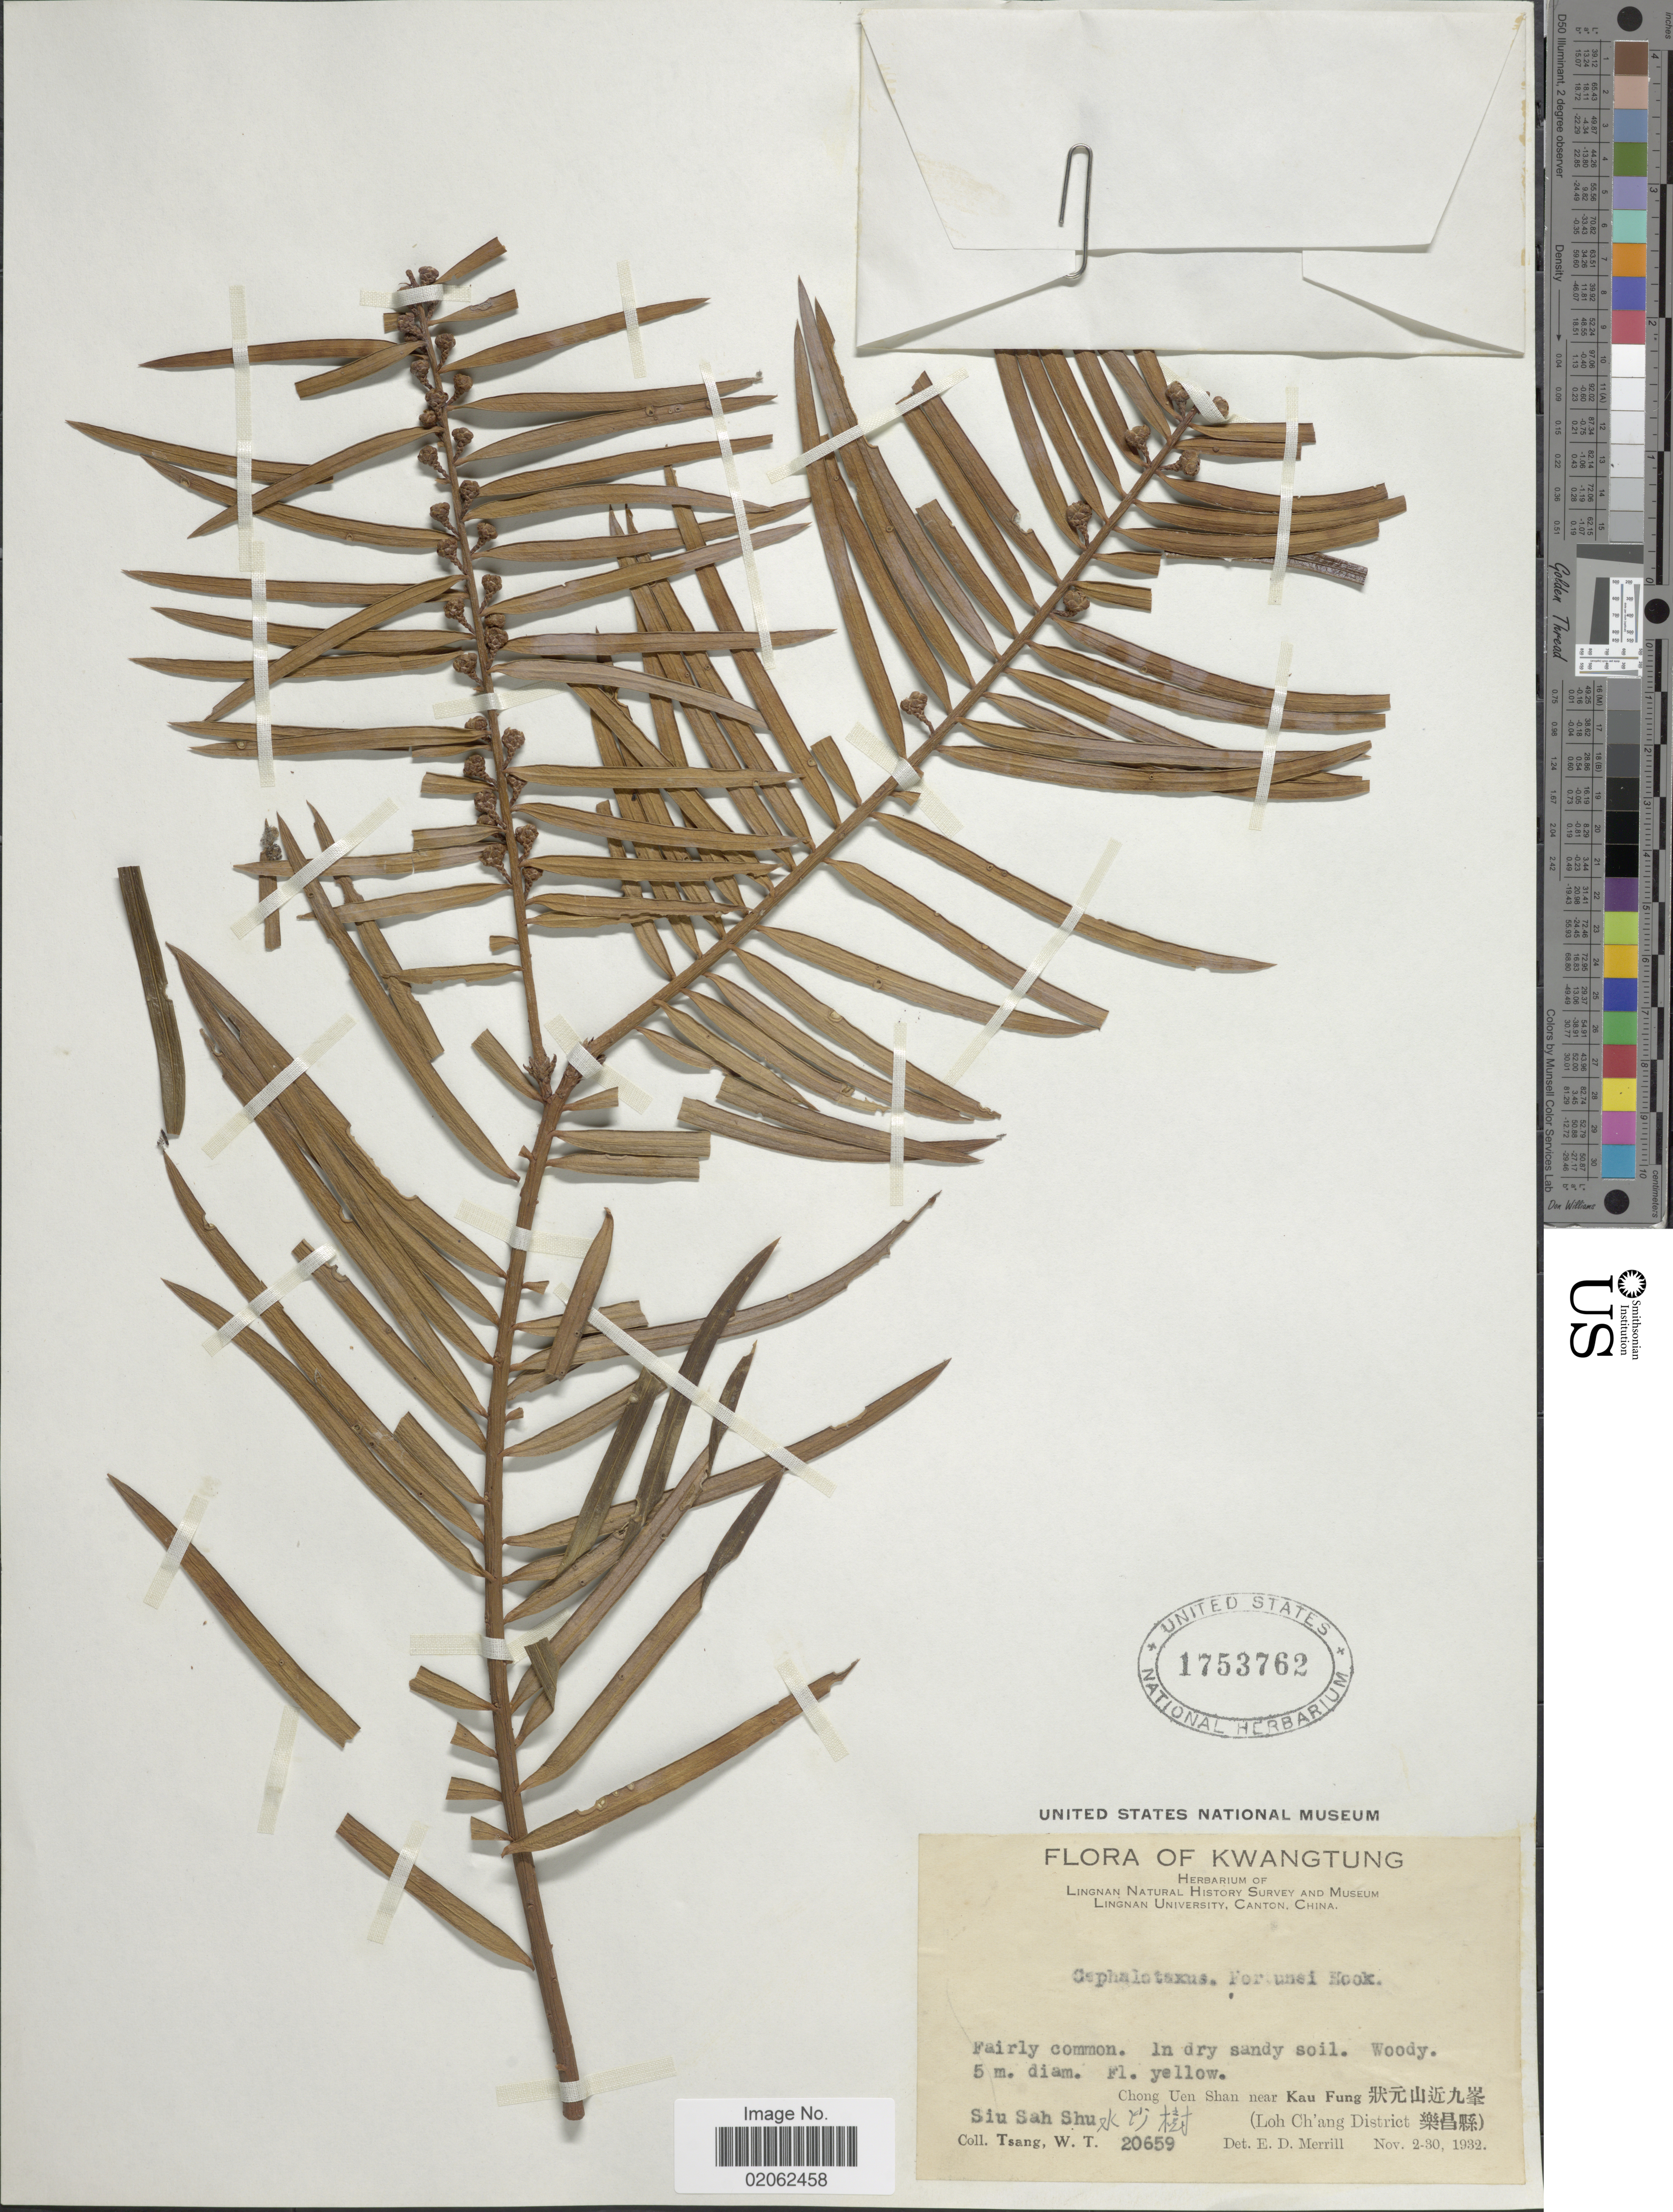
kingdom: Plantae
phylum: Tracheophyta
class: Pinopsida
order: Pinales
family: Cephalotaxaceae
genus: Cephalotaxus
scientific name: Cephalotaxus fortunei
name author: Hook.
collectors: W. T. Tsang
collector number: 20659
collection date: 1932-11-02/1932-11-30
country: China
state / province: Guangdong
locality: Kwangtung. Ching Uen Shan near Kau Fung, Siu Sah Shu ( Loh Ch;Ang District)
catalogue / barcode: US 1753762